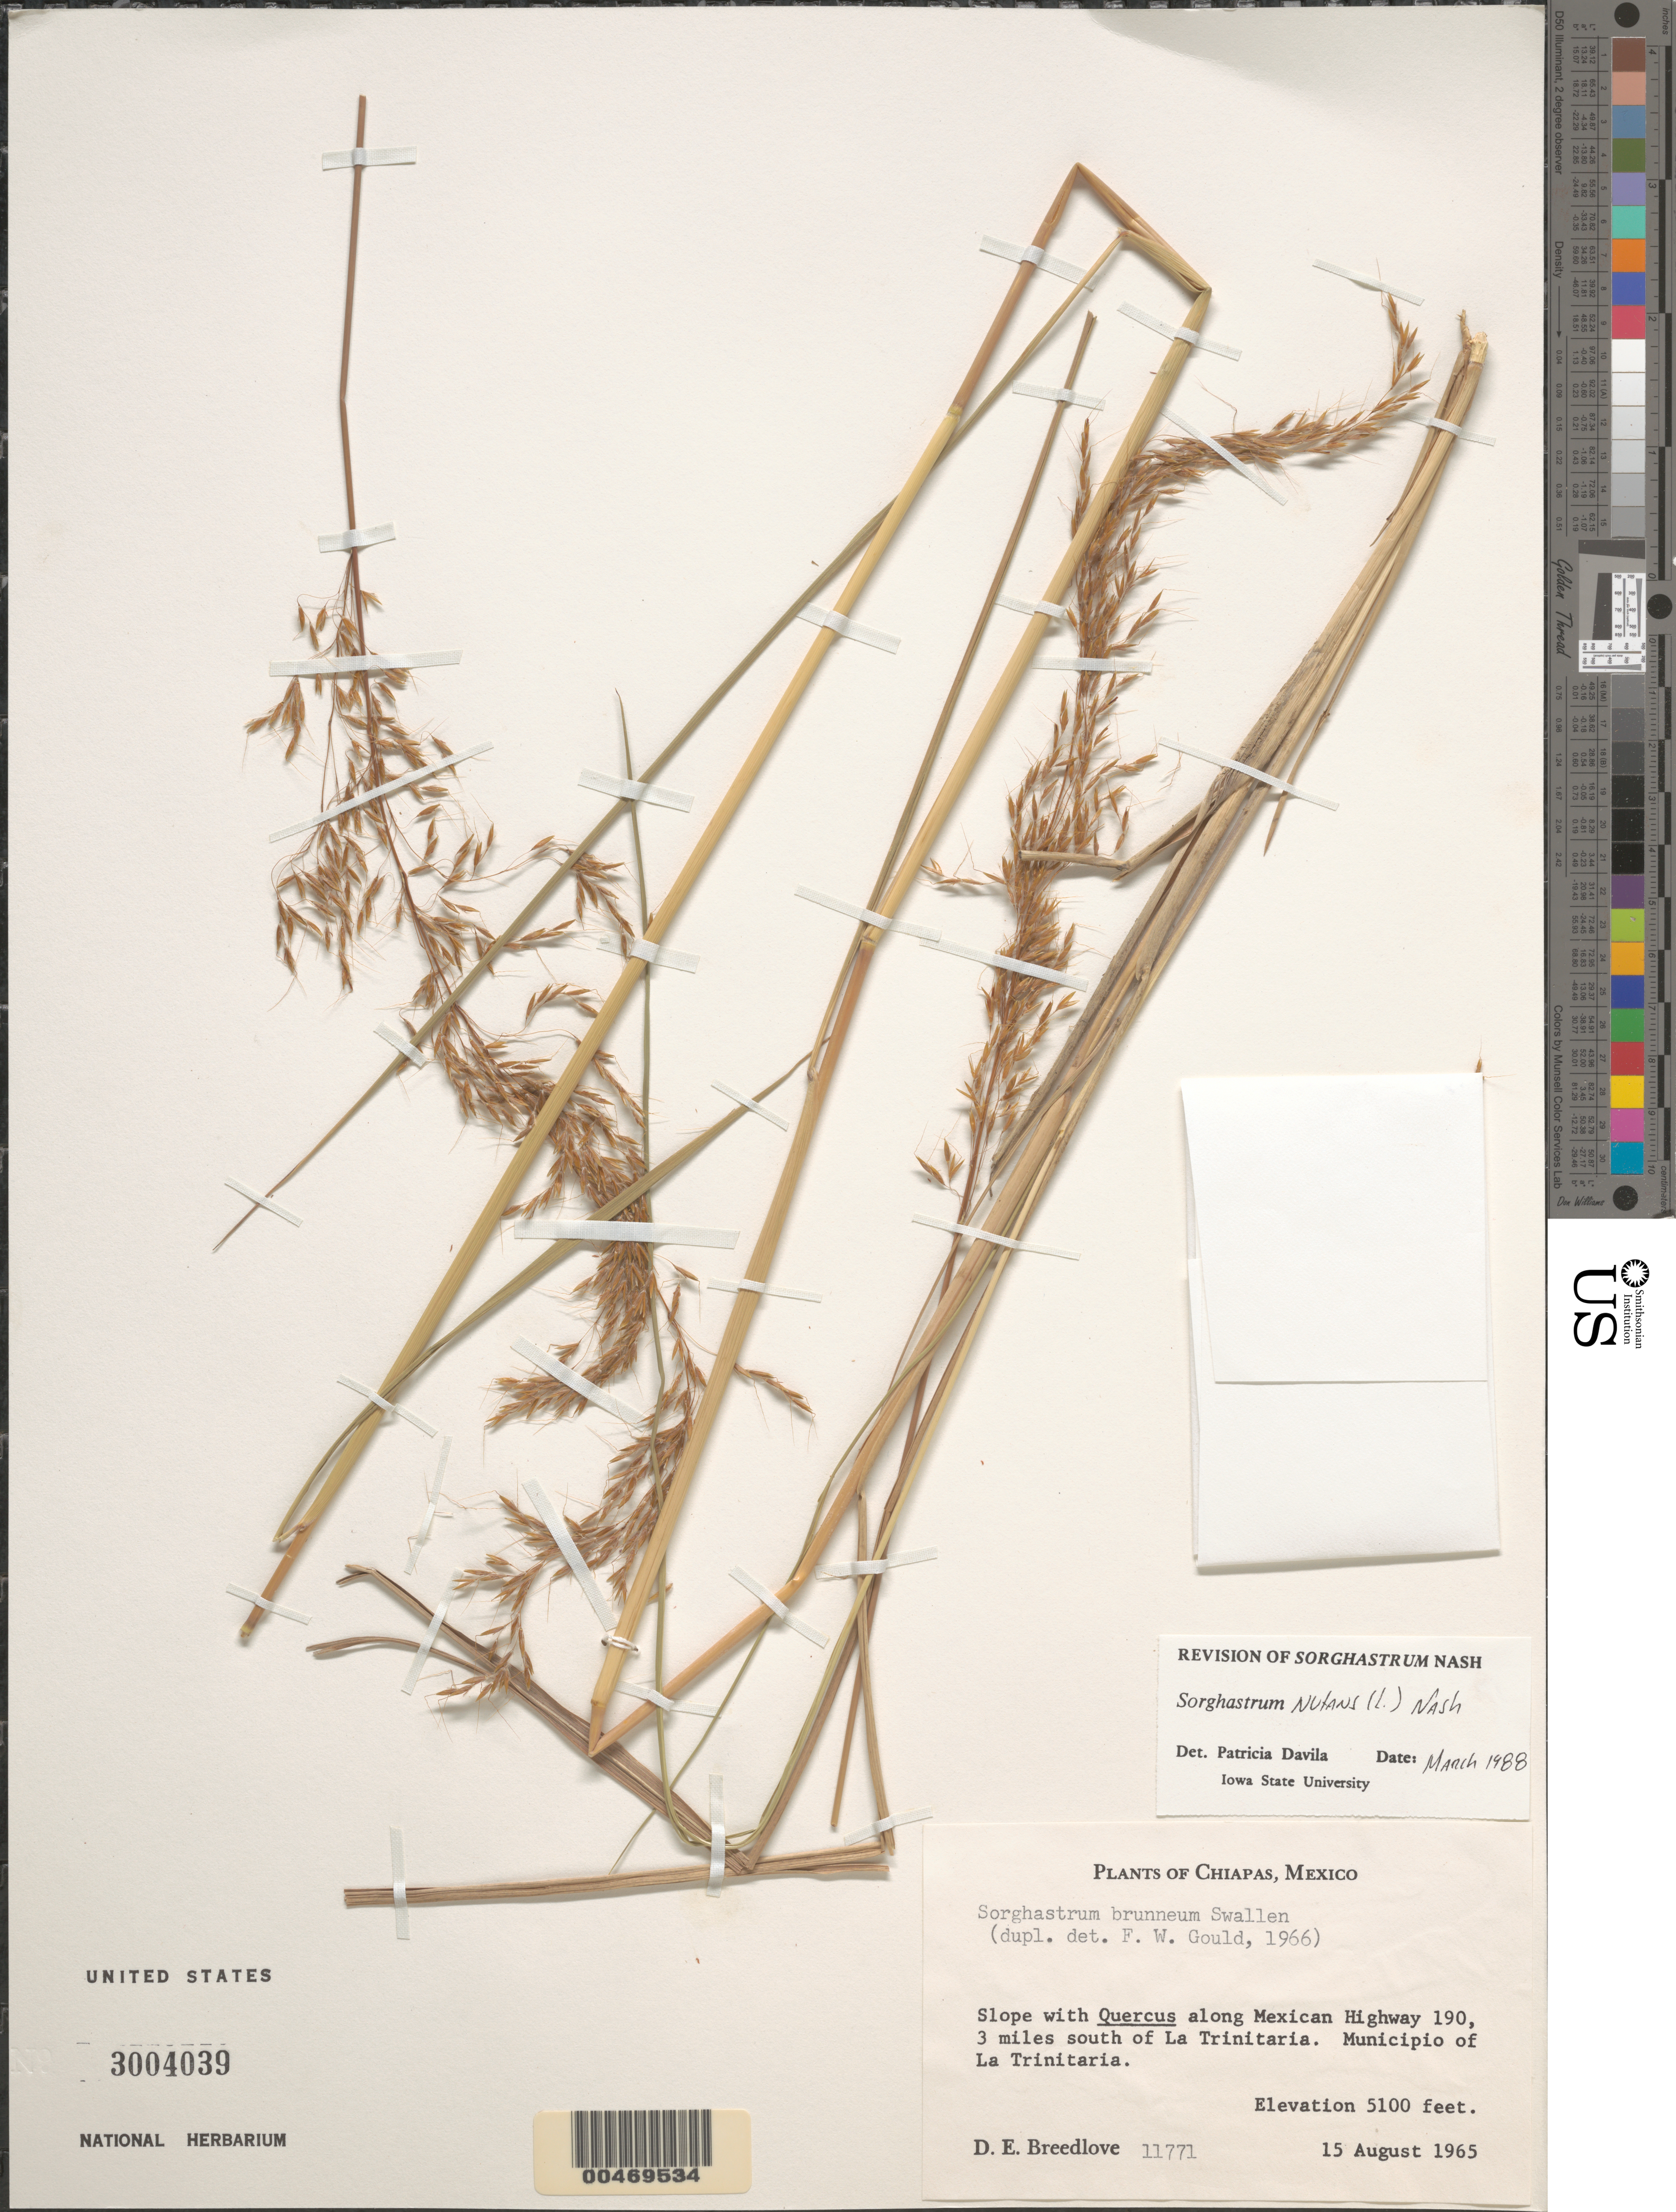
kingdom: Plantae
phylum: Tracheophyta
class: Liliopsida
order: Poales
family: Poaceae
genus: Sorghastrum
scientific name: Sorghastrum nutans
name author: (L.) Nash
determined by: Dávila, P. D.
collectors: D. E. Breedlove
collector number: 11771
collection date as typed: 15 Aug 1965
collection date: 1965-08-15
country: Mexico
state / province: Chiapas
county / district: La Trinitaria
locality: Along Mex Hwy 190, 3 mi S of La Trinitaria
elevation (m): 1554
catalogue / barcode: US 3004039